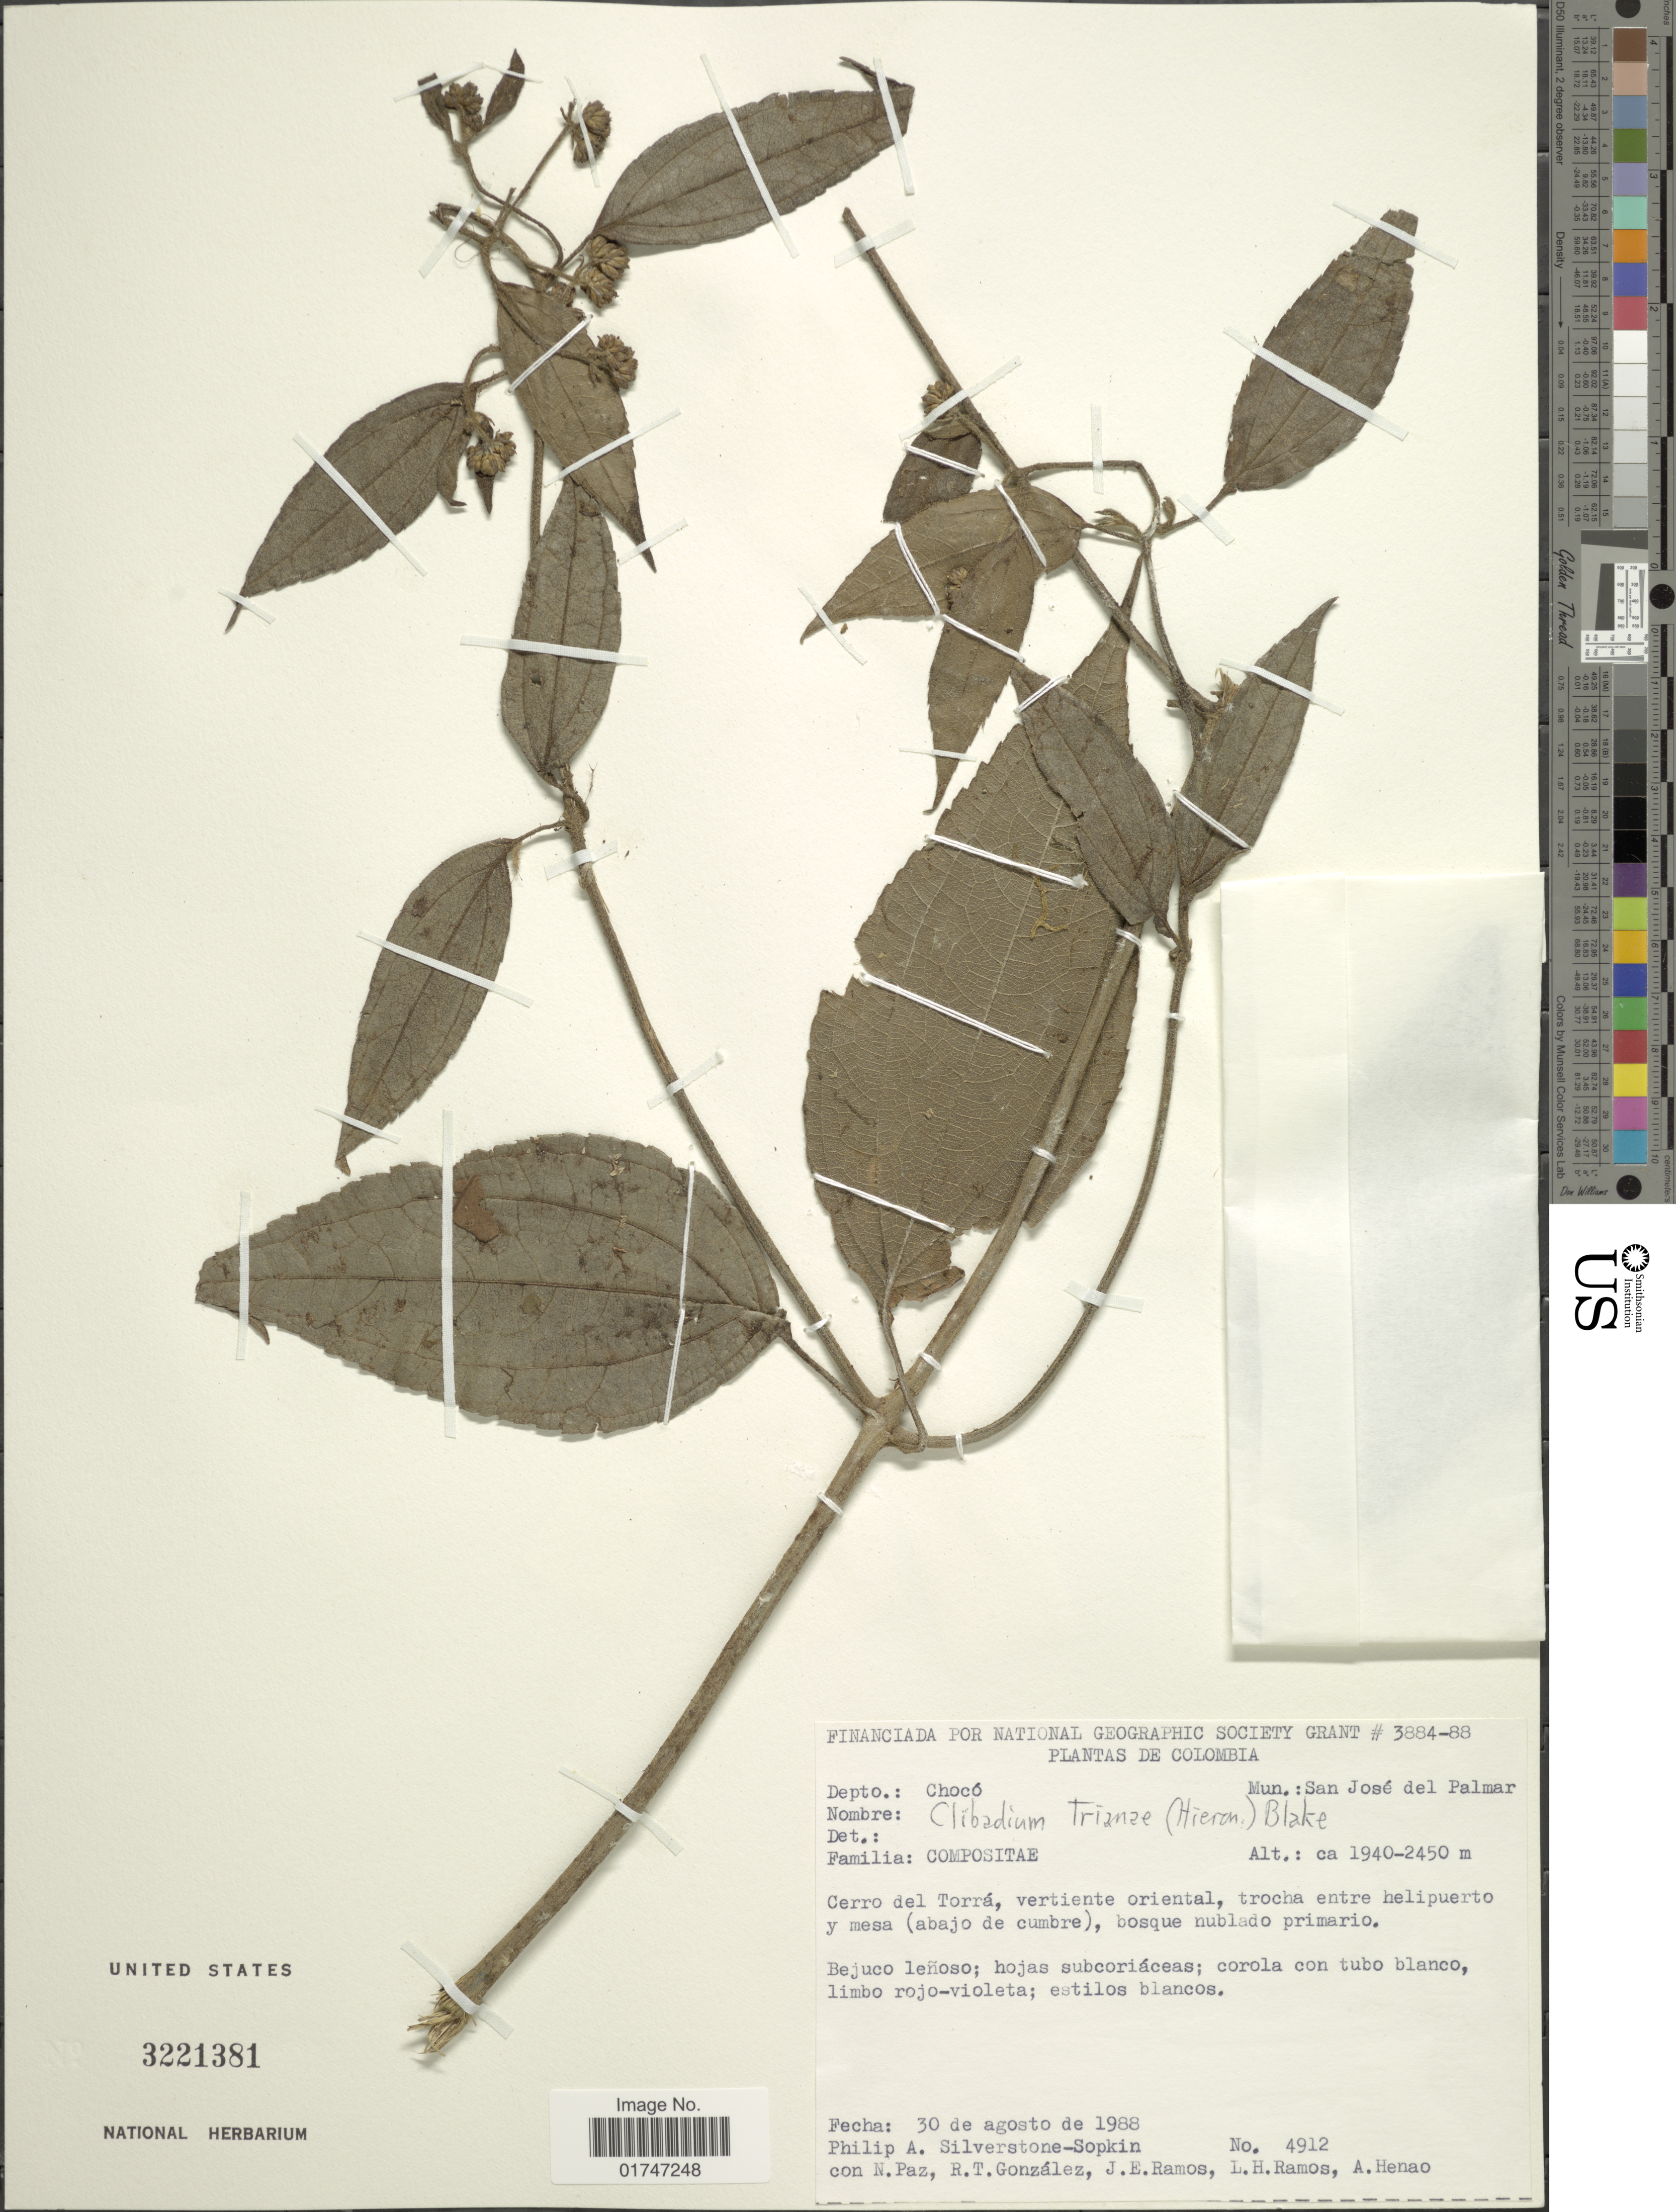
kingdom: Plantae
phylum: Tracheophyta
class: Magnoliopsida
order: Asterales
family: Asteraceae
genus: Clibadium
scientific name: Clibadium trianae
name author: (Hieron.) S.F. Blake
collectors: P. A. Silverstone-Sopkin, N. Paz, R. Gonzalez, J. E. Ramos & et al.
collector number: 4912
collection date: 1988-08-30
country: Colombia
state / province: Chocó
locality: Depto.: Chocó. Mun.: San José del Palmar. Cerro del Torrá, vertiente oriental, trocha entre helipuerto y mesa (abajo de cumbre), bosque nublado primario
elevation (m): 1940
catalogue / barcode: US 3221381